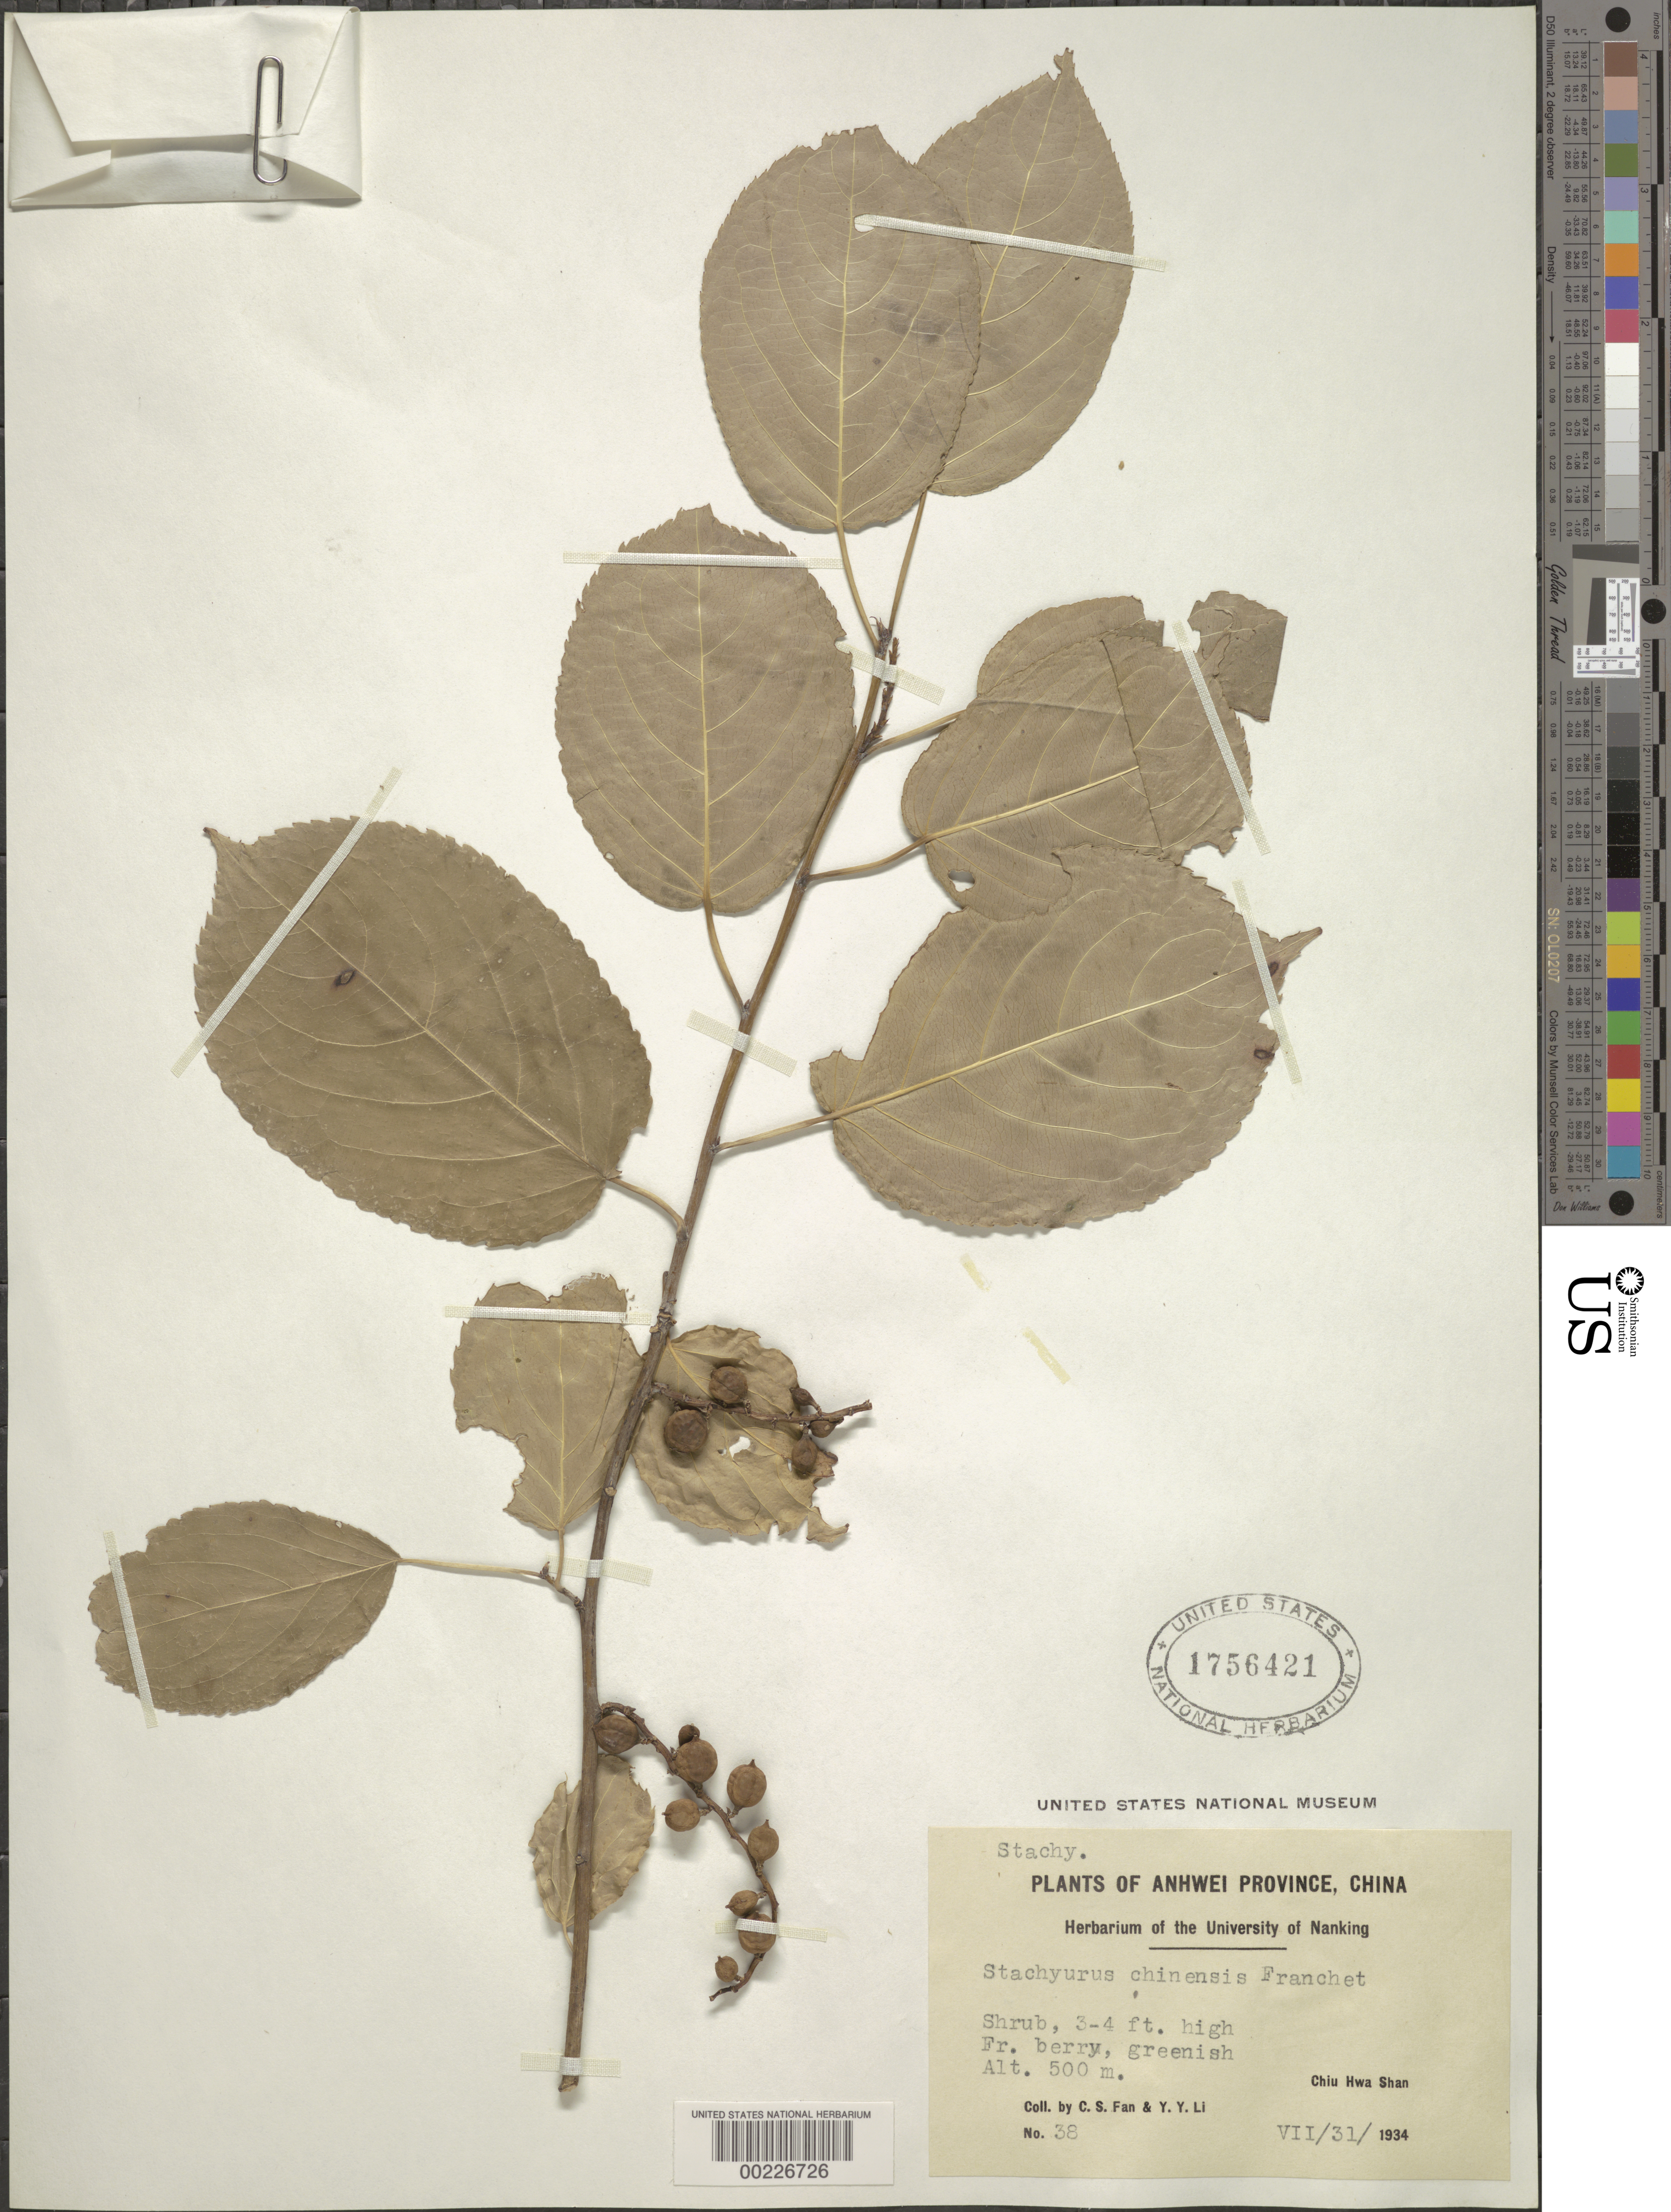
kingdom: Plantae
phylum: Tracheophyta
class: Magnoliopsida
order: Crossosomatales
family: Stachyuraceae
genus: Stachyurus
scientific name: Stachyurus chinensis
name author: Franch.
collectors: C. S. Fan & Y. Y. Li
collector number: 38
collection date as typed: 31 Jul 1934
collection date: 1934-07-31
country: China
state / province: Anhui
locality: Chiu hwa shan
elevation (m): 500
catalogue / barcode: US 1756421